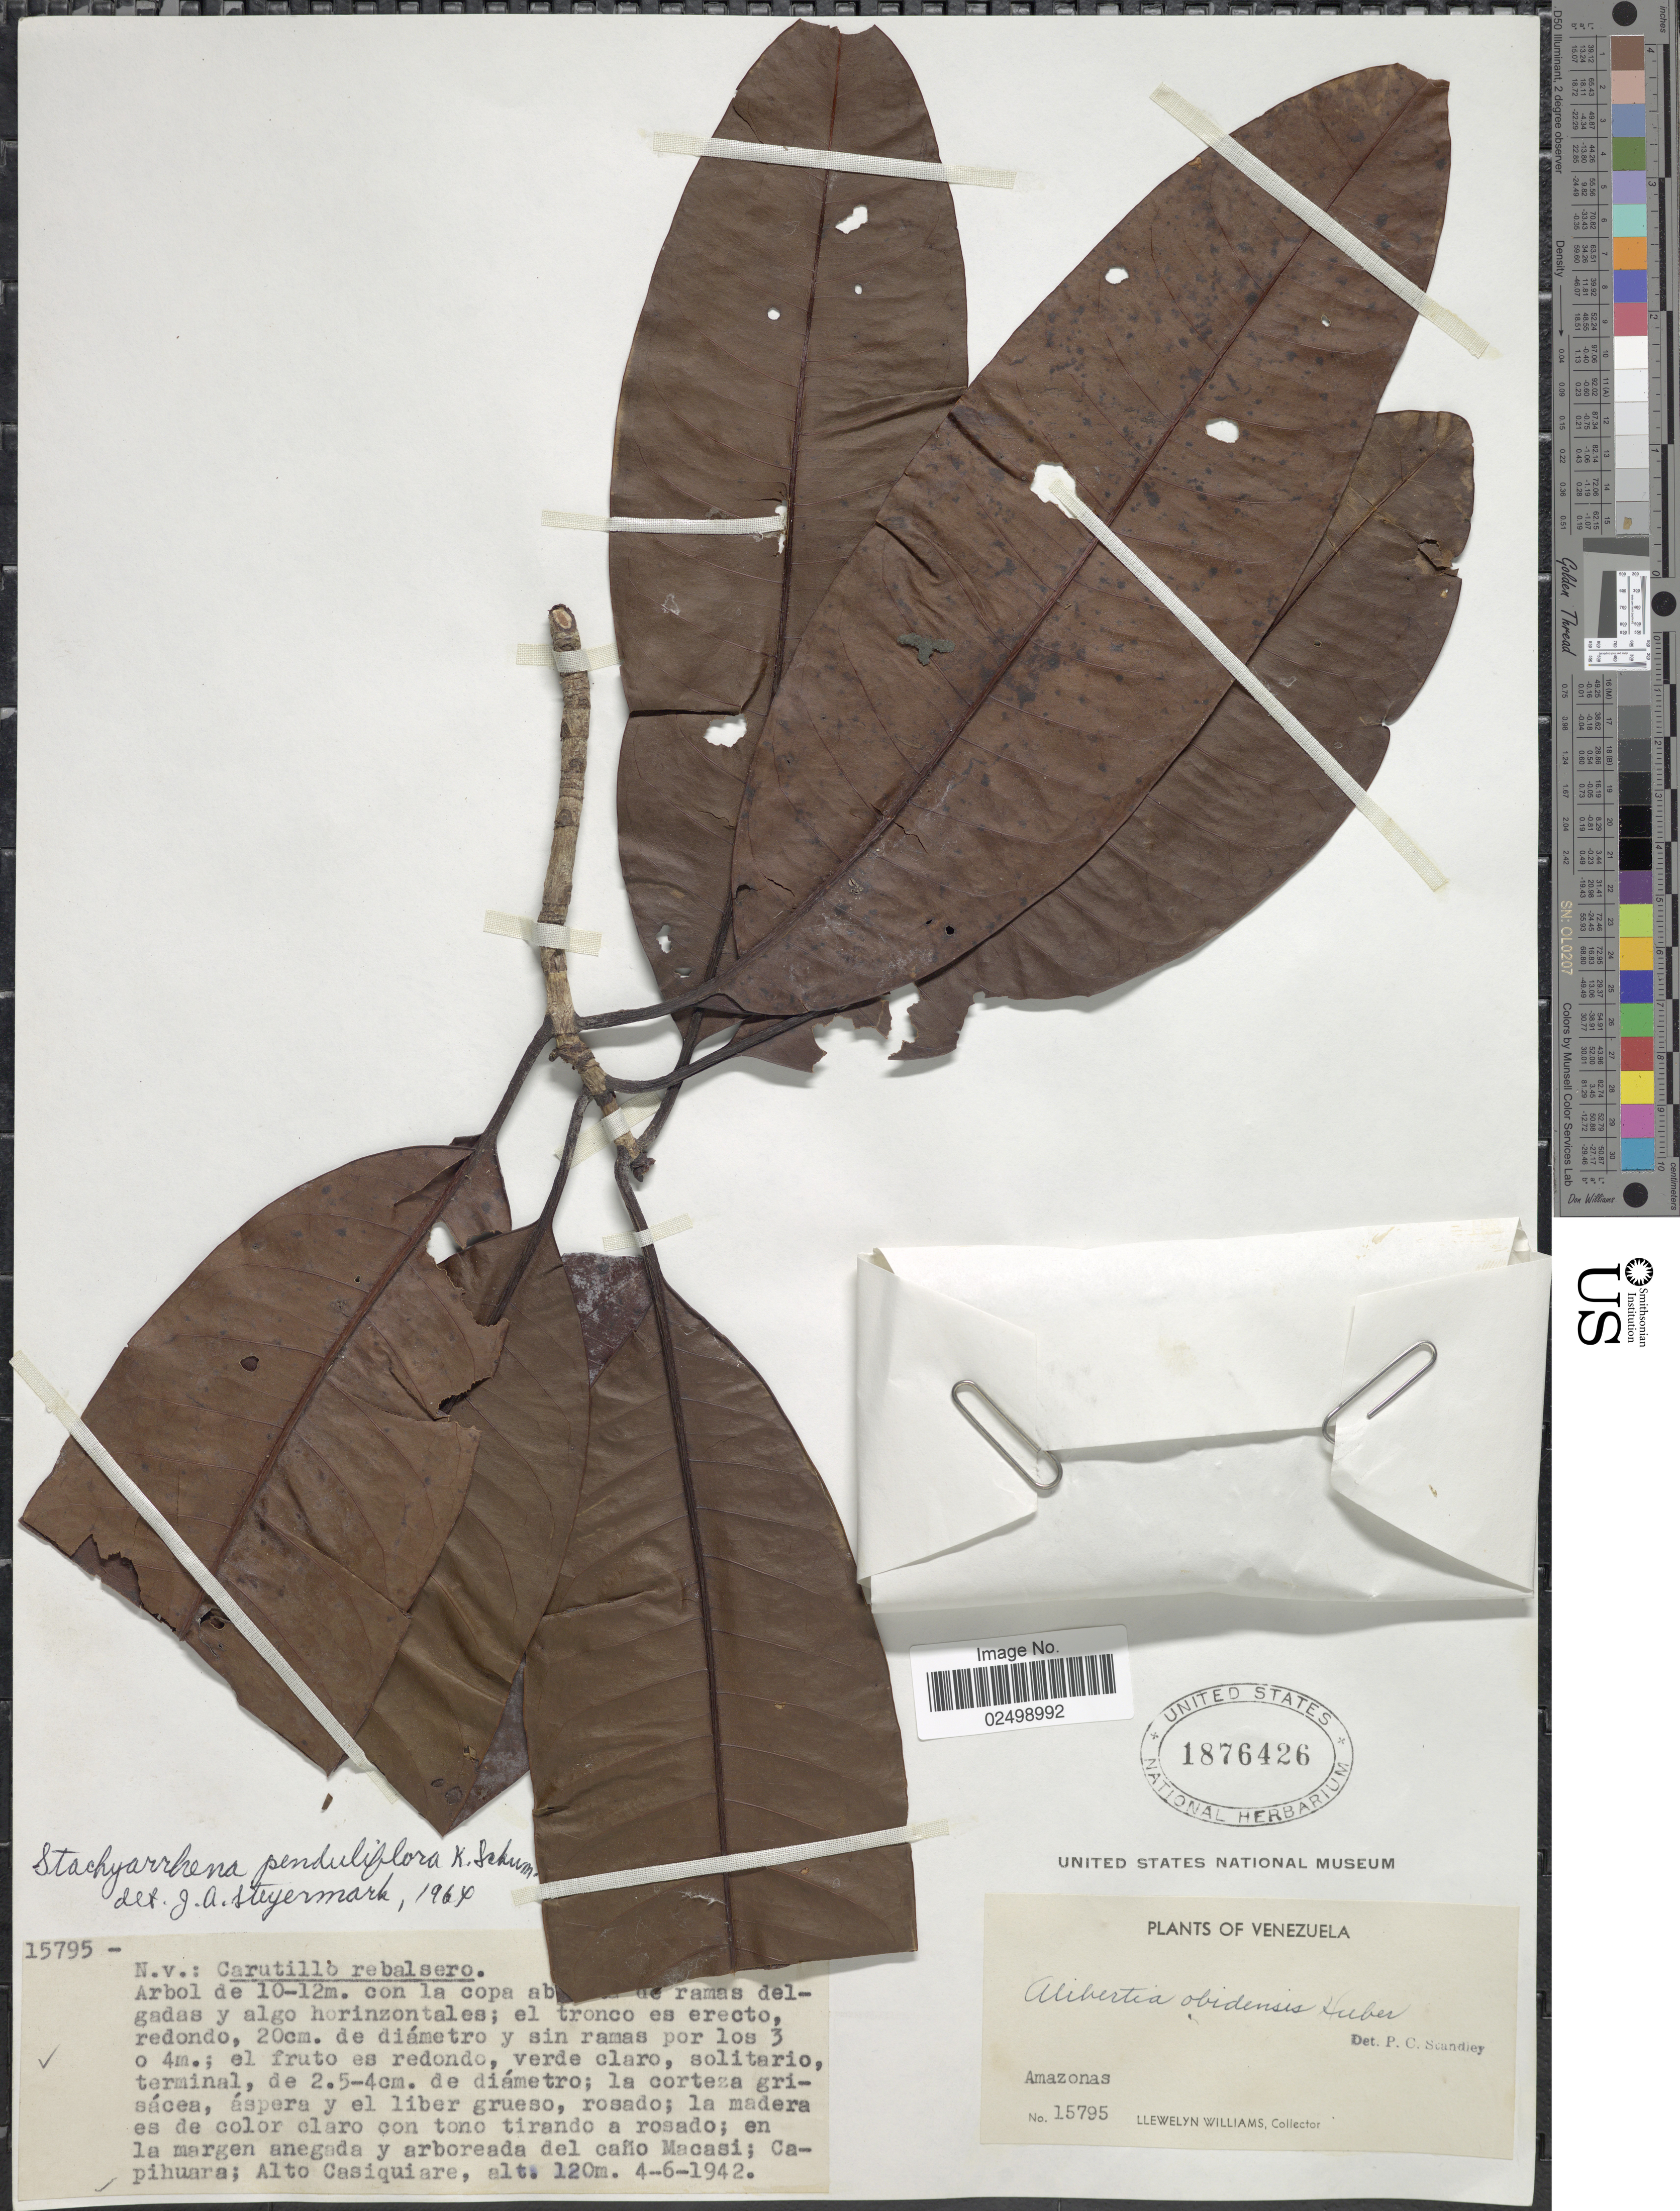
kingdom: Plantae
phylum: Tracheophyta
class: Magnoliopsida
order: Gentianales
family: Rubiaceae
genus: Stachyarrhena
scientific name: Stachyarrhena penduliflora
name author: K. Schum.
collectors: Ll. Williams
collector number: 15795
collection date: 1942-06-04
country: Venezuela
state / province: Amazonas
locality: En la margen anegada y arboreada del cano Macasi; Capihuara; Alto Casiquiare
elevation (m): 120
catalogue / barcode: US 1876426